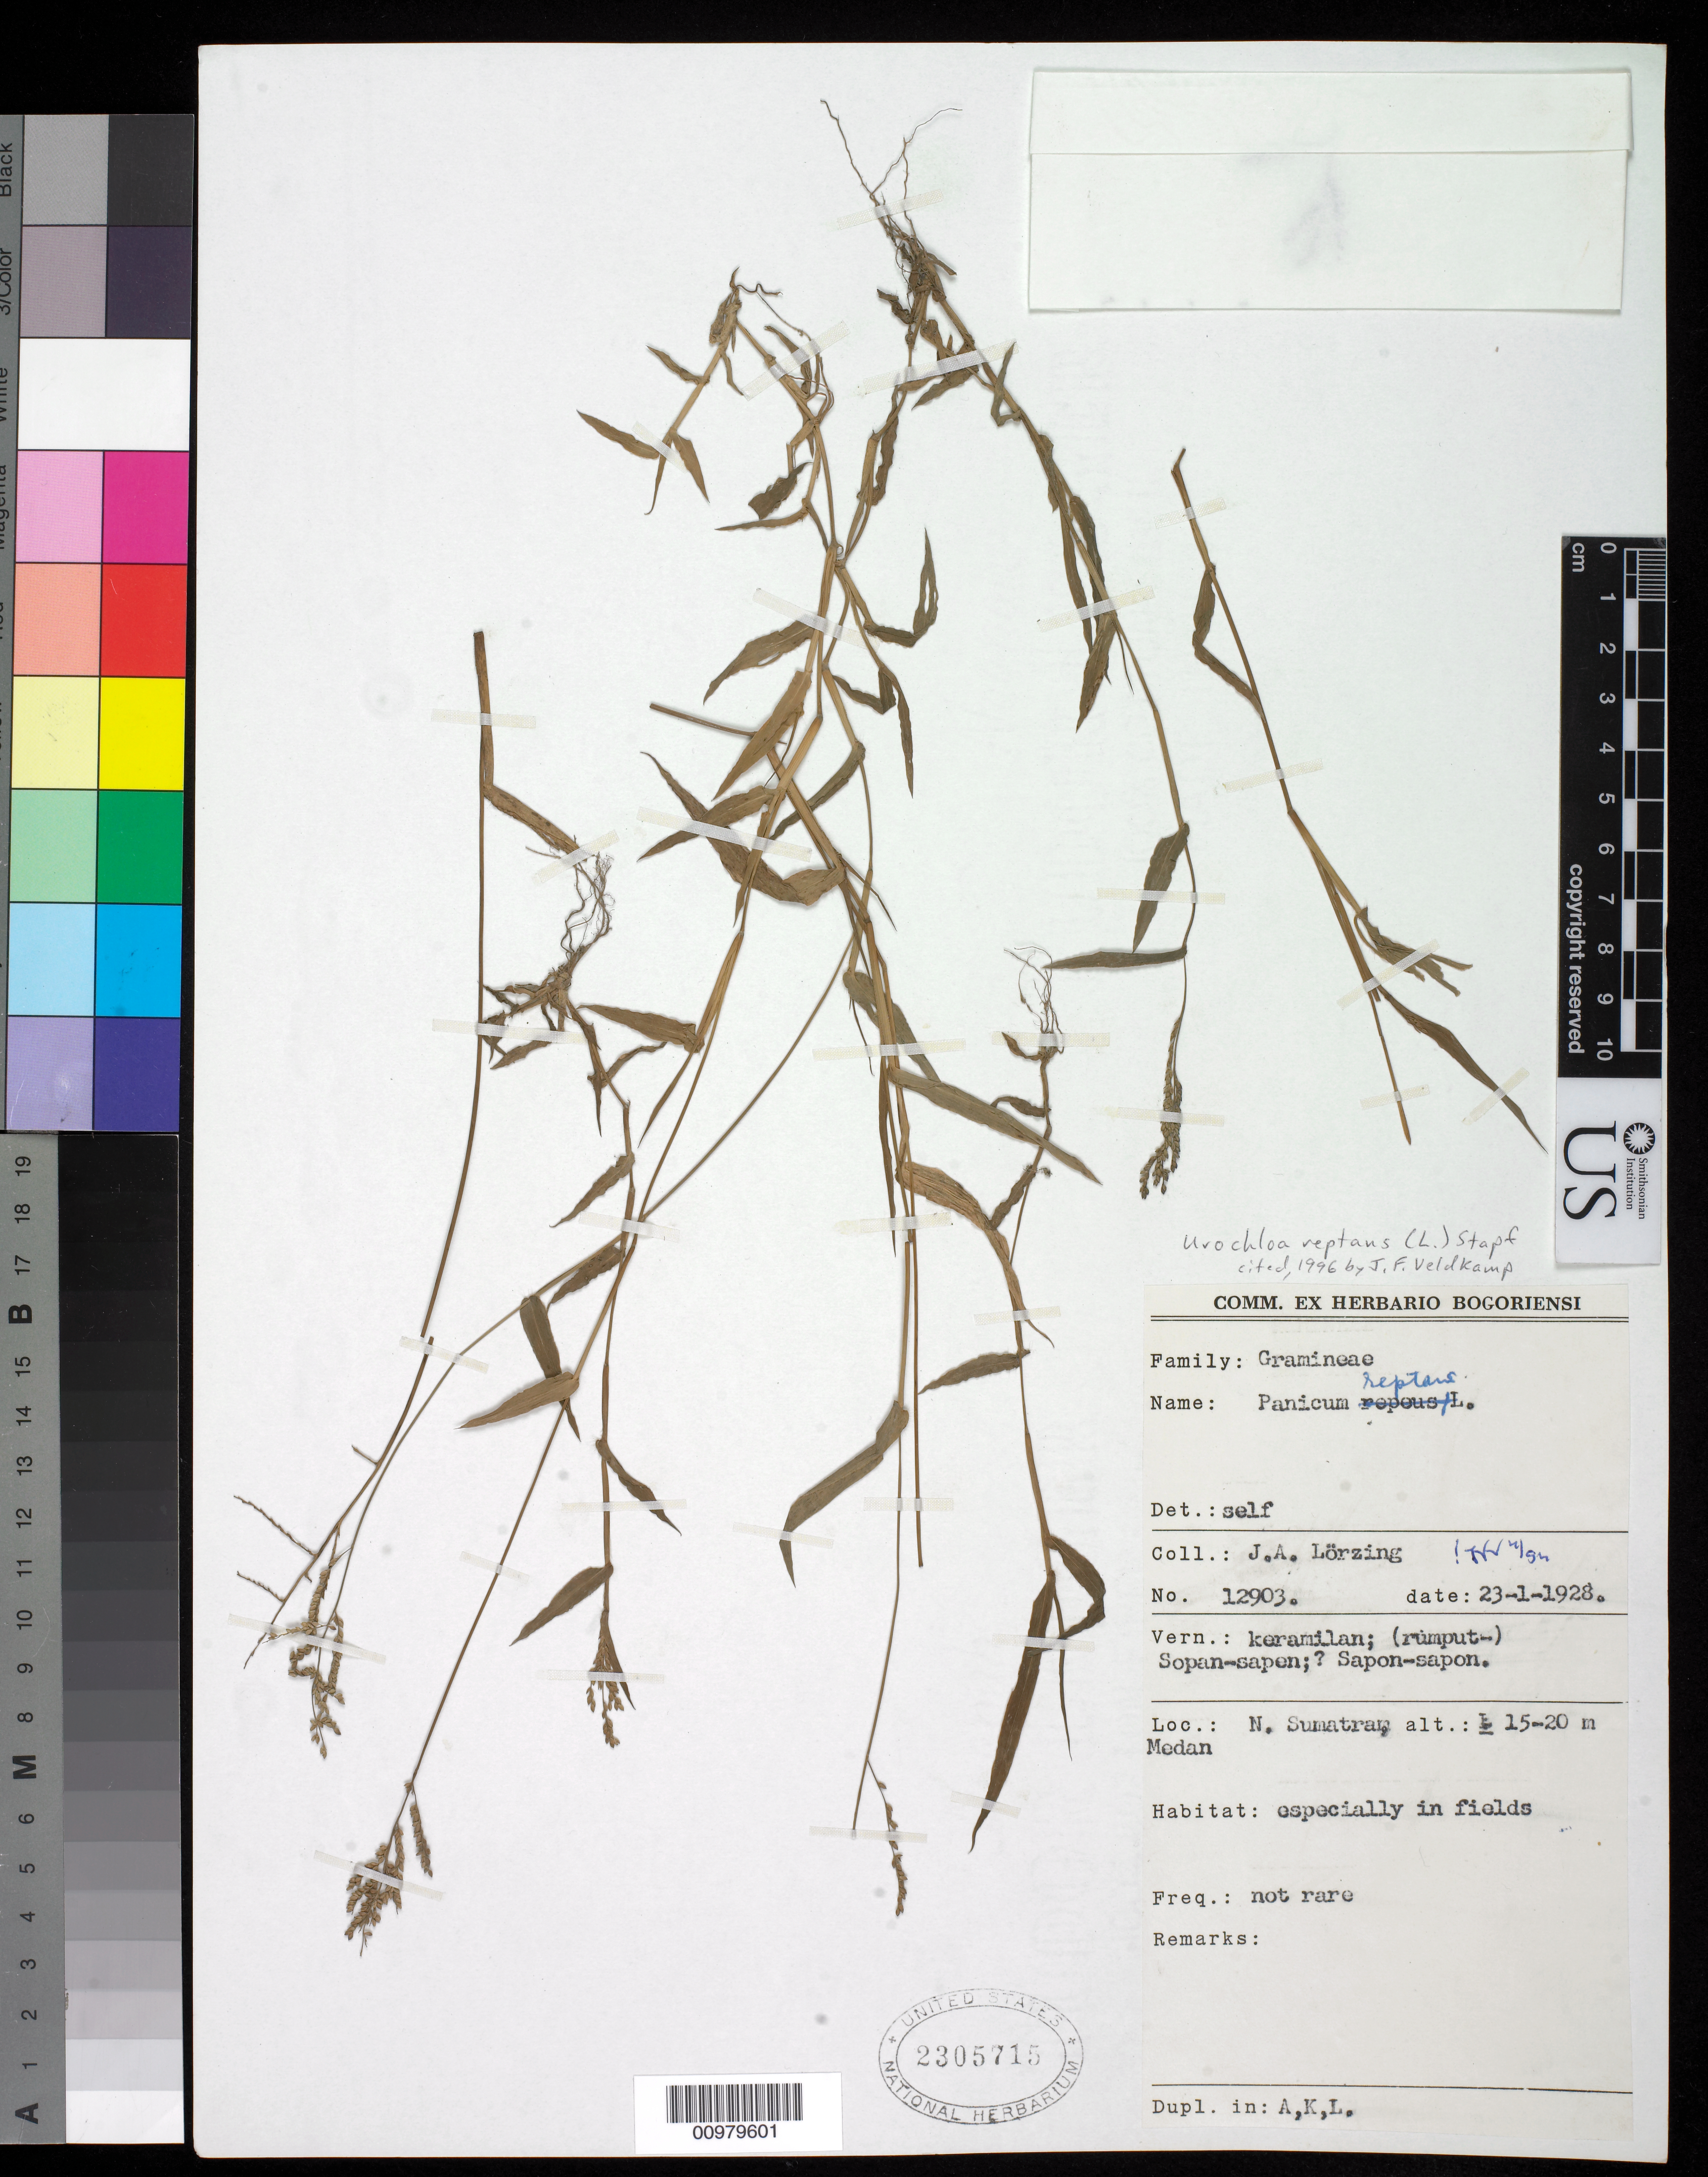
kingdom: Plantae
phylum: Tracheophyta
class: Liliopsida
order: Poales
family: Poaceae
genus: Urochloa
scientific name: Urochloa reptans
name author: (L.) Stapf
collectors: J. Lorzing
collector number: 12903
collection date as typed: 23 Jan 1928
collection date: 1928-01-23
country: Indonesia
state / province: Sumatra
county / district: Sumatera Utara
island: Sumatra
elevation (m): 15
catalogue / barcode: US 2305715